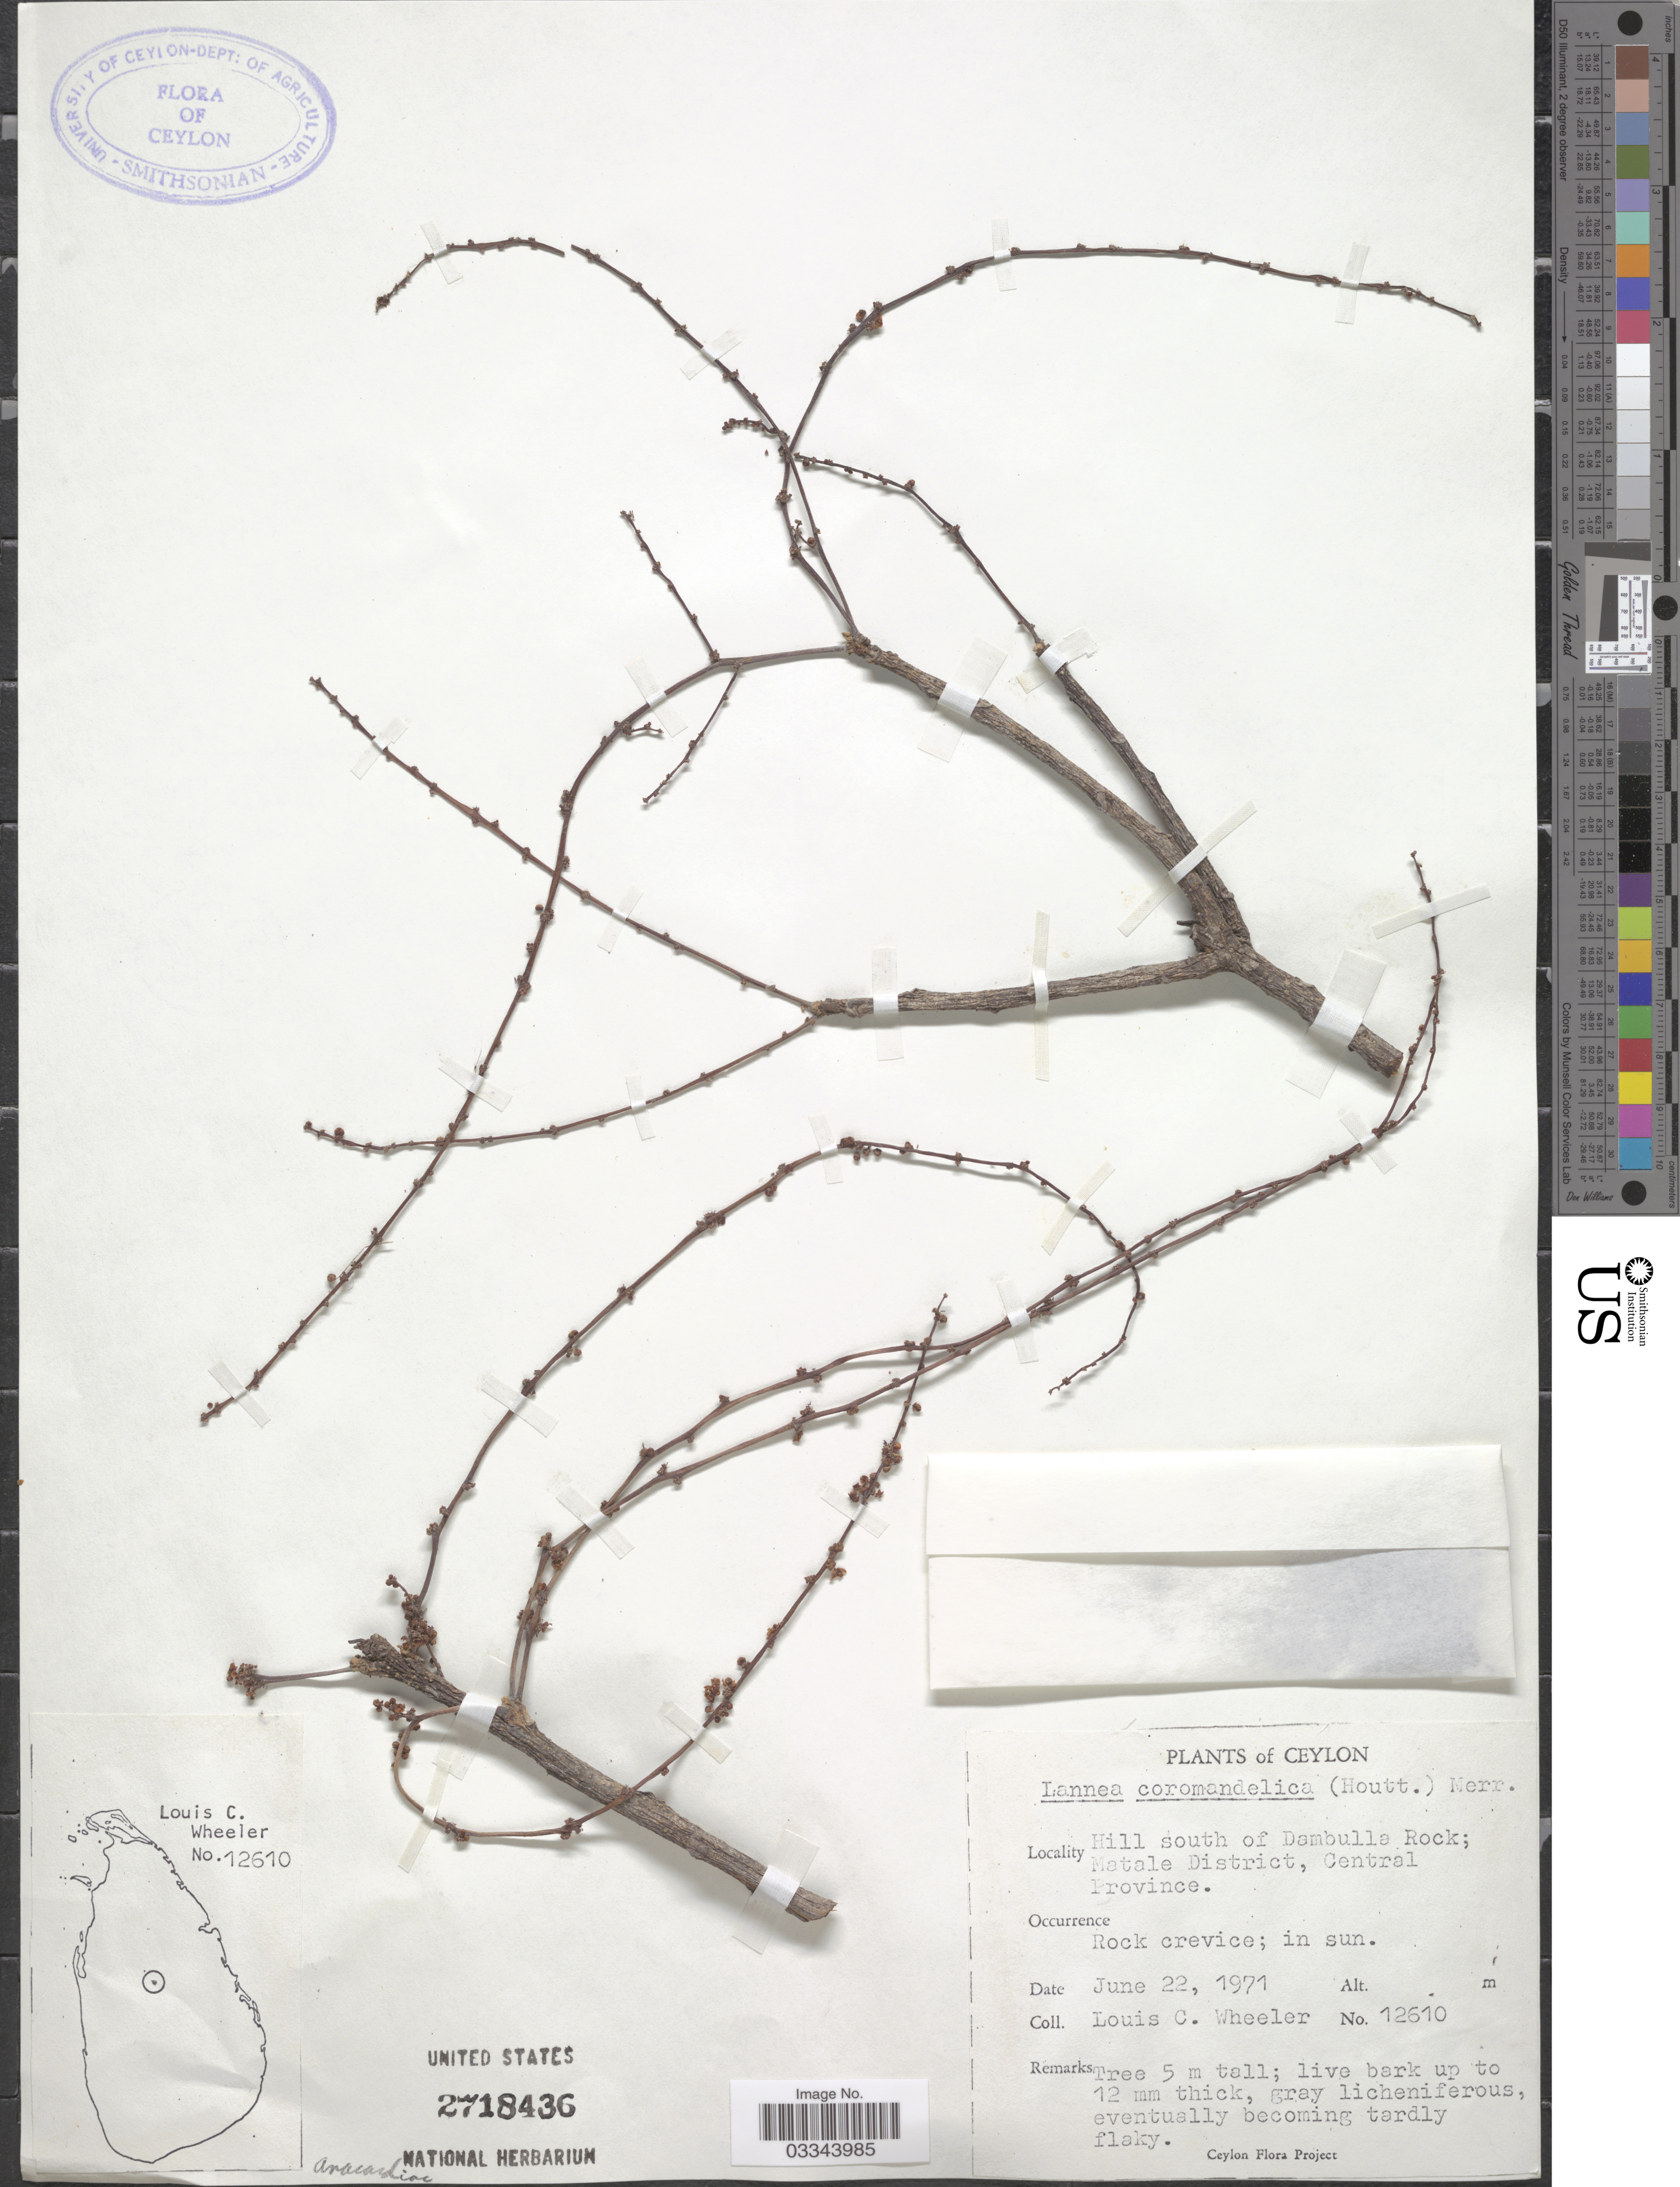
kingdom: Plantae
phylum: Tracheophyta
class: Magnoliopsida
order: Sapindales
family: Anacardiaceae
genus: Lannea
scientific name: Lannea coromandelica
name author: (Houtt.) Merr.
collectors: L. C. Wheeler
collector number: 12610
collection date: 1971-06-22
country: Sri Lanka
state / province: Central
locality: Ceylon, Hill south of Dambulla Rock; Matale District.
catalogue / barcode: US 2718436